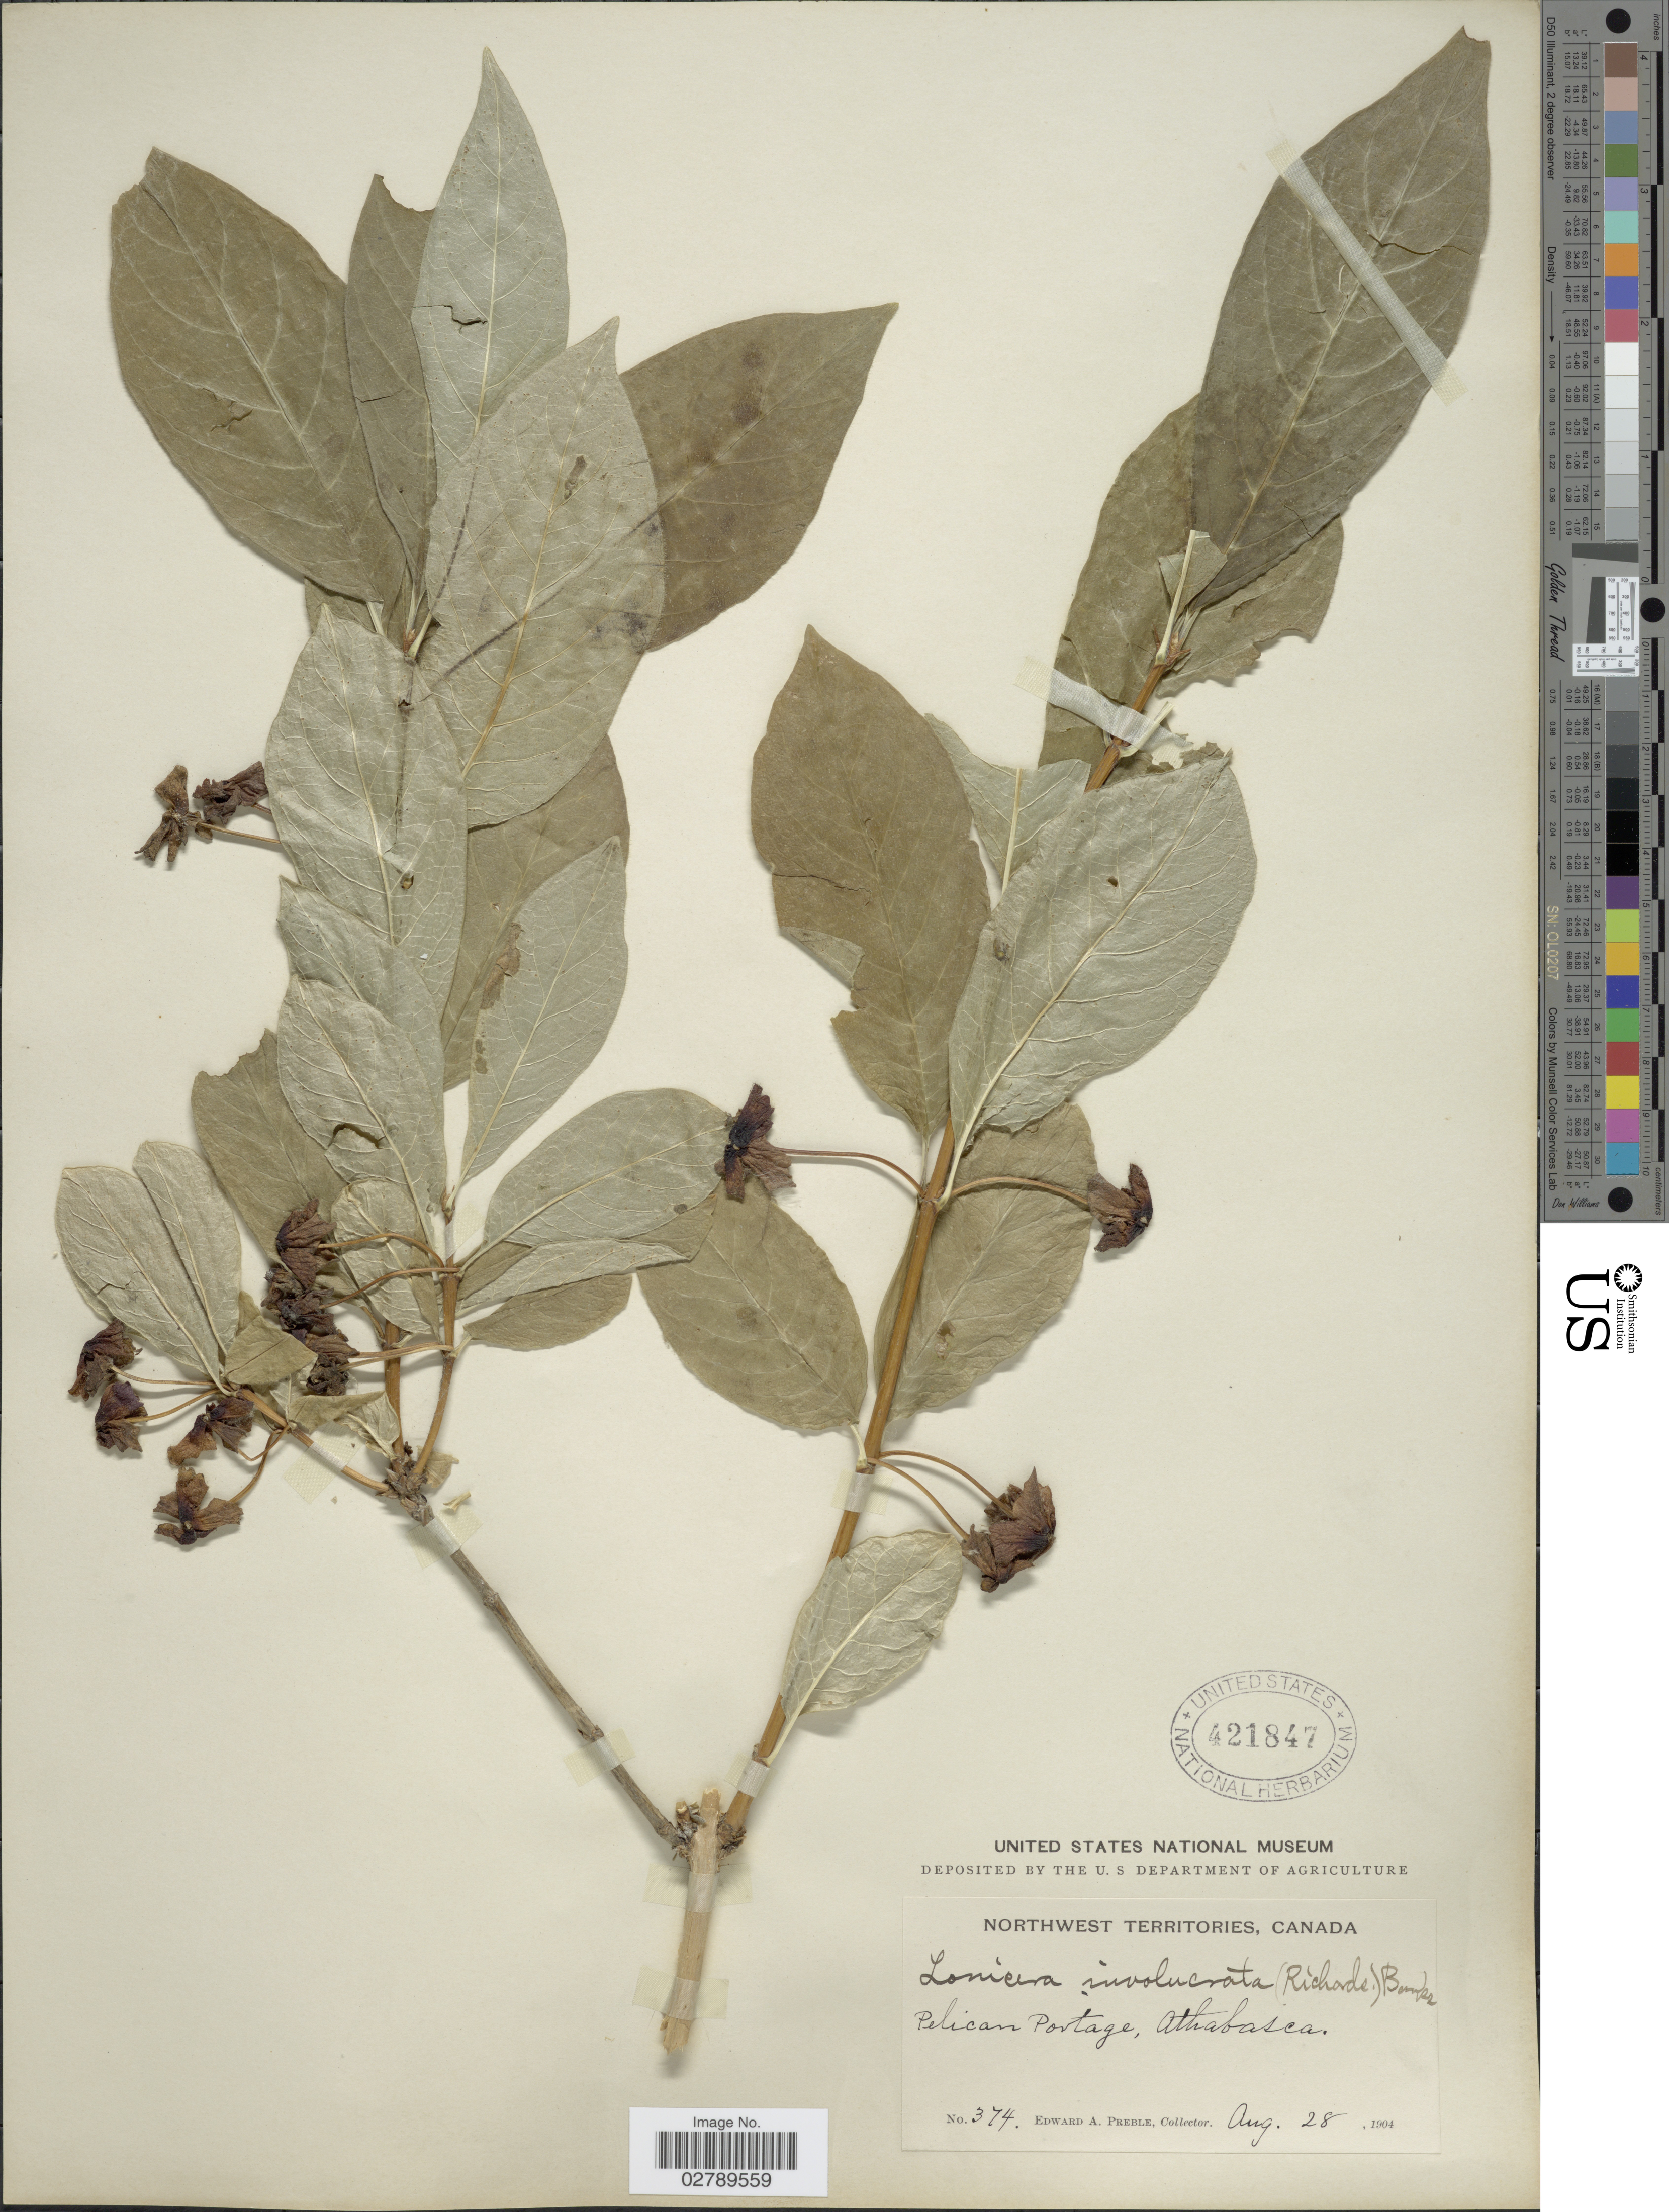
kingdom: Plantae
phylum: Tracheophyta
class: Magnoliopsida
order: Dipsacales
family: Caprifoliaceae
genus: Lonicera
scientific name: Lonicera involucrata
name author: (Richardson) Banks ex Spreng.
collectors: E. Preble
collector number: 374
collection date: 1904-08-28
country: Canada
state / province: Northwest Territories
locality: Pelican Portage, Athabasca.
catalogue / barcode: US 421847